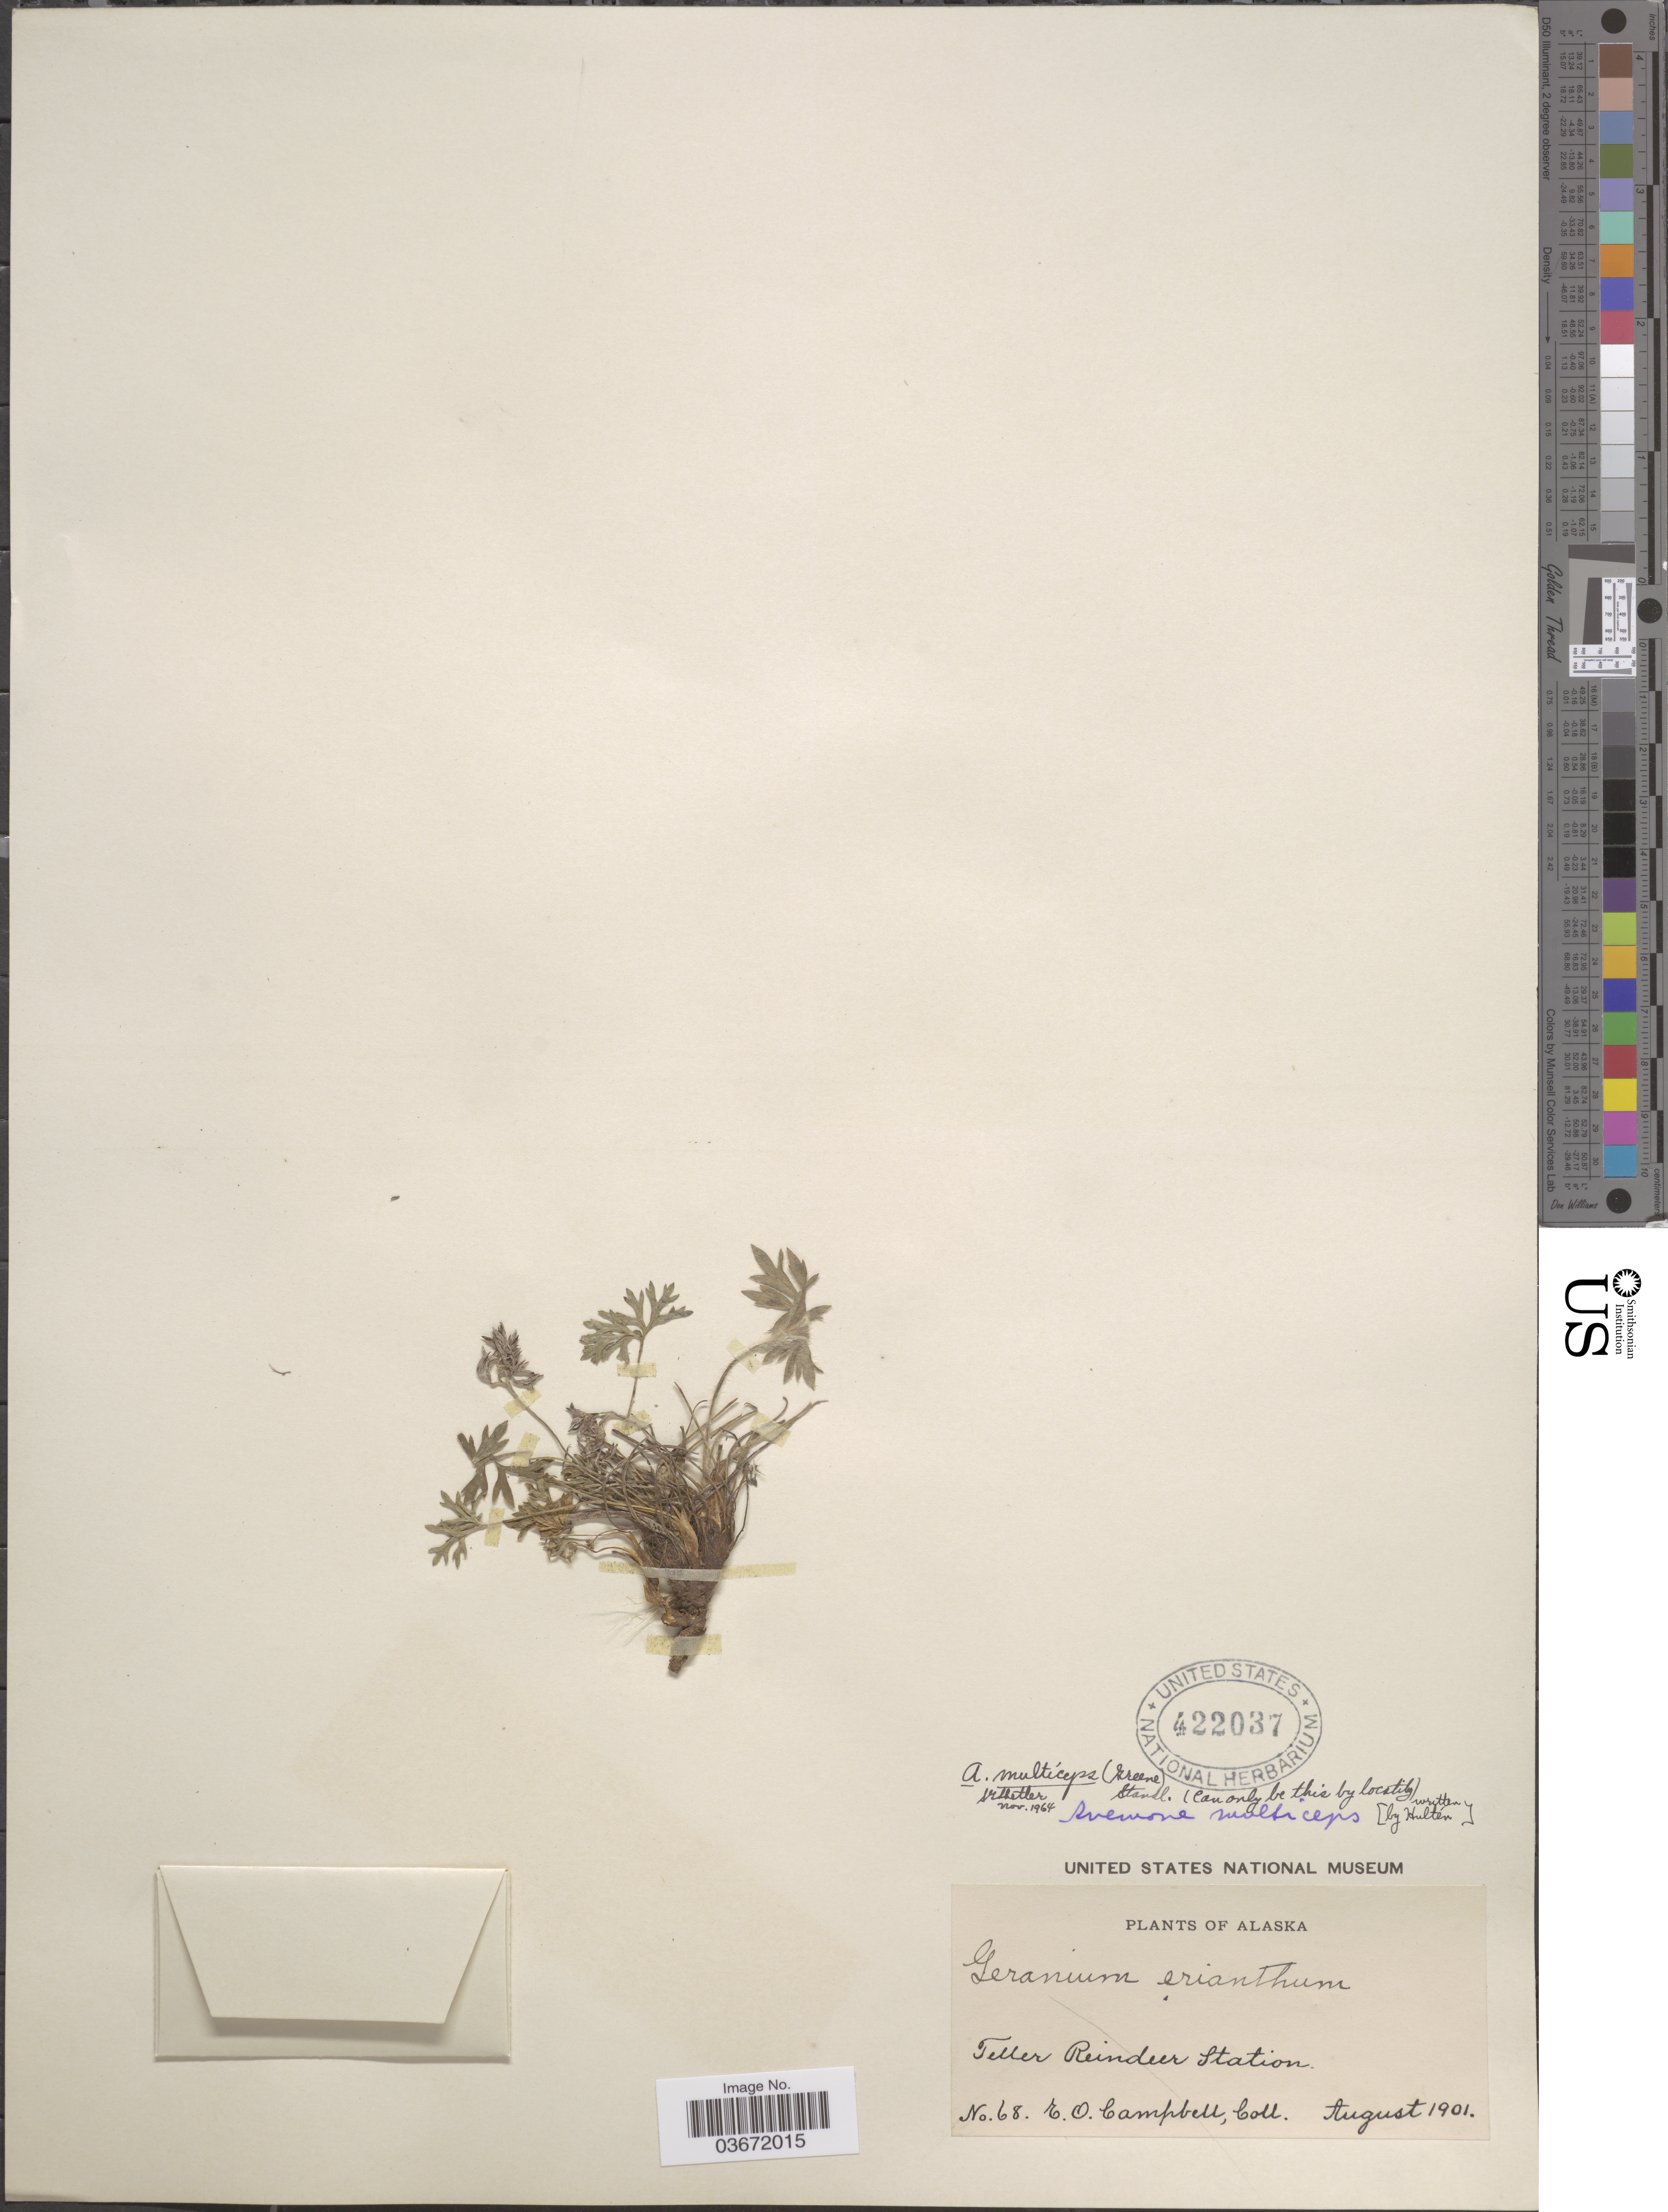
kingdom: Plantae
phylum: Tracheophyta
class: Magnoliopsida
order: Ranunculales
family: Ranunculaceae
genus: Anemone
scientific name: Anemone multiceps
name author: (Greene) Standl.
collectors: E. Campbell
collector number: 68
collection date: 1901-08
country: United States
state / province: Alaska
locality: Teller Reindeer Station.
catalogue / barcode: US 422037